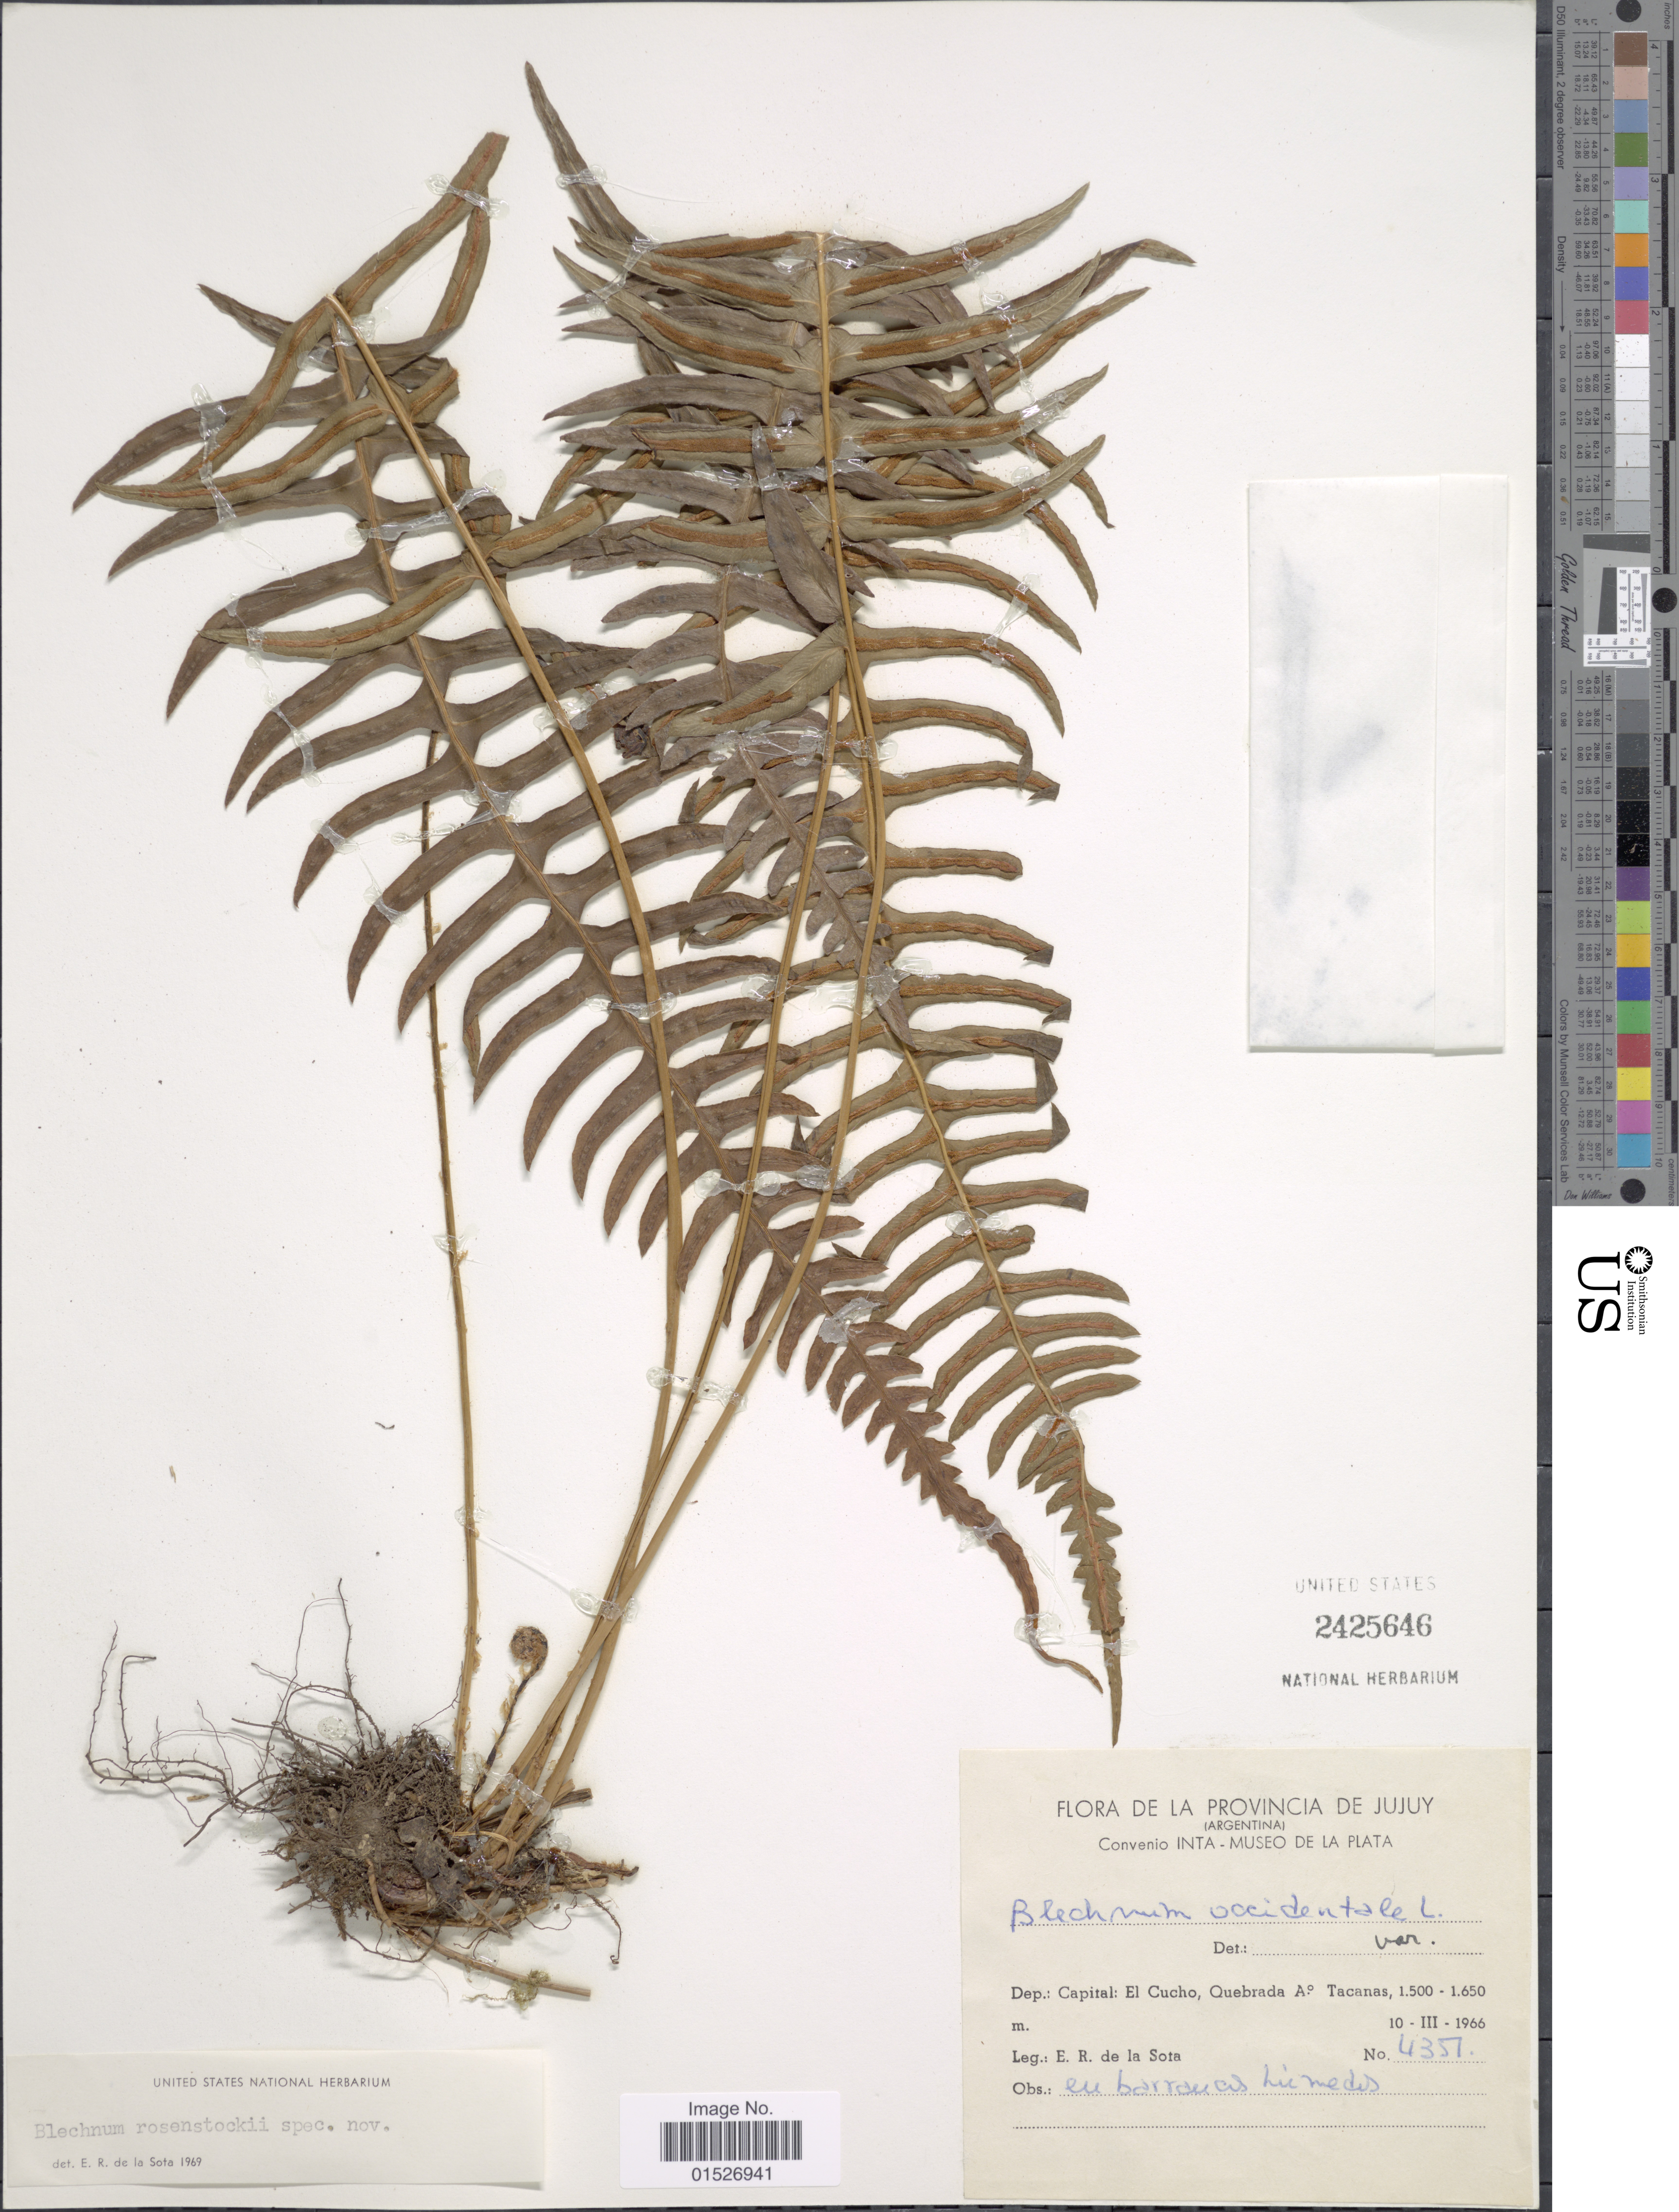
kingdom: Plantae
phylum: Tracheophyta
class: Polypodiopsida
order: Polypodiales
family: Blechnaceae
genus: Blechnum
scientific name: Blechnum rosenstockii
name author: de la Sota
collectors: E. R. de la Sota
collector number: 4351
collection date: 1966-03-10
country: Argentina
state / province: Jujuy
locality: Provincia de Jujuy (Argentina), Dep.: Capital: El Cucho, Quebrada Aº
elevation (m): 1500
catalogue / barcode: US 2425646